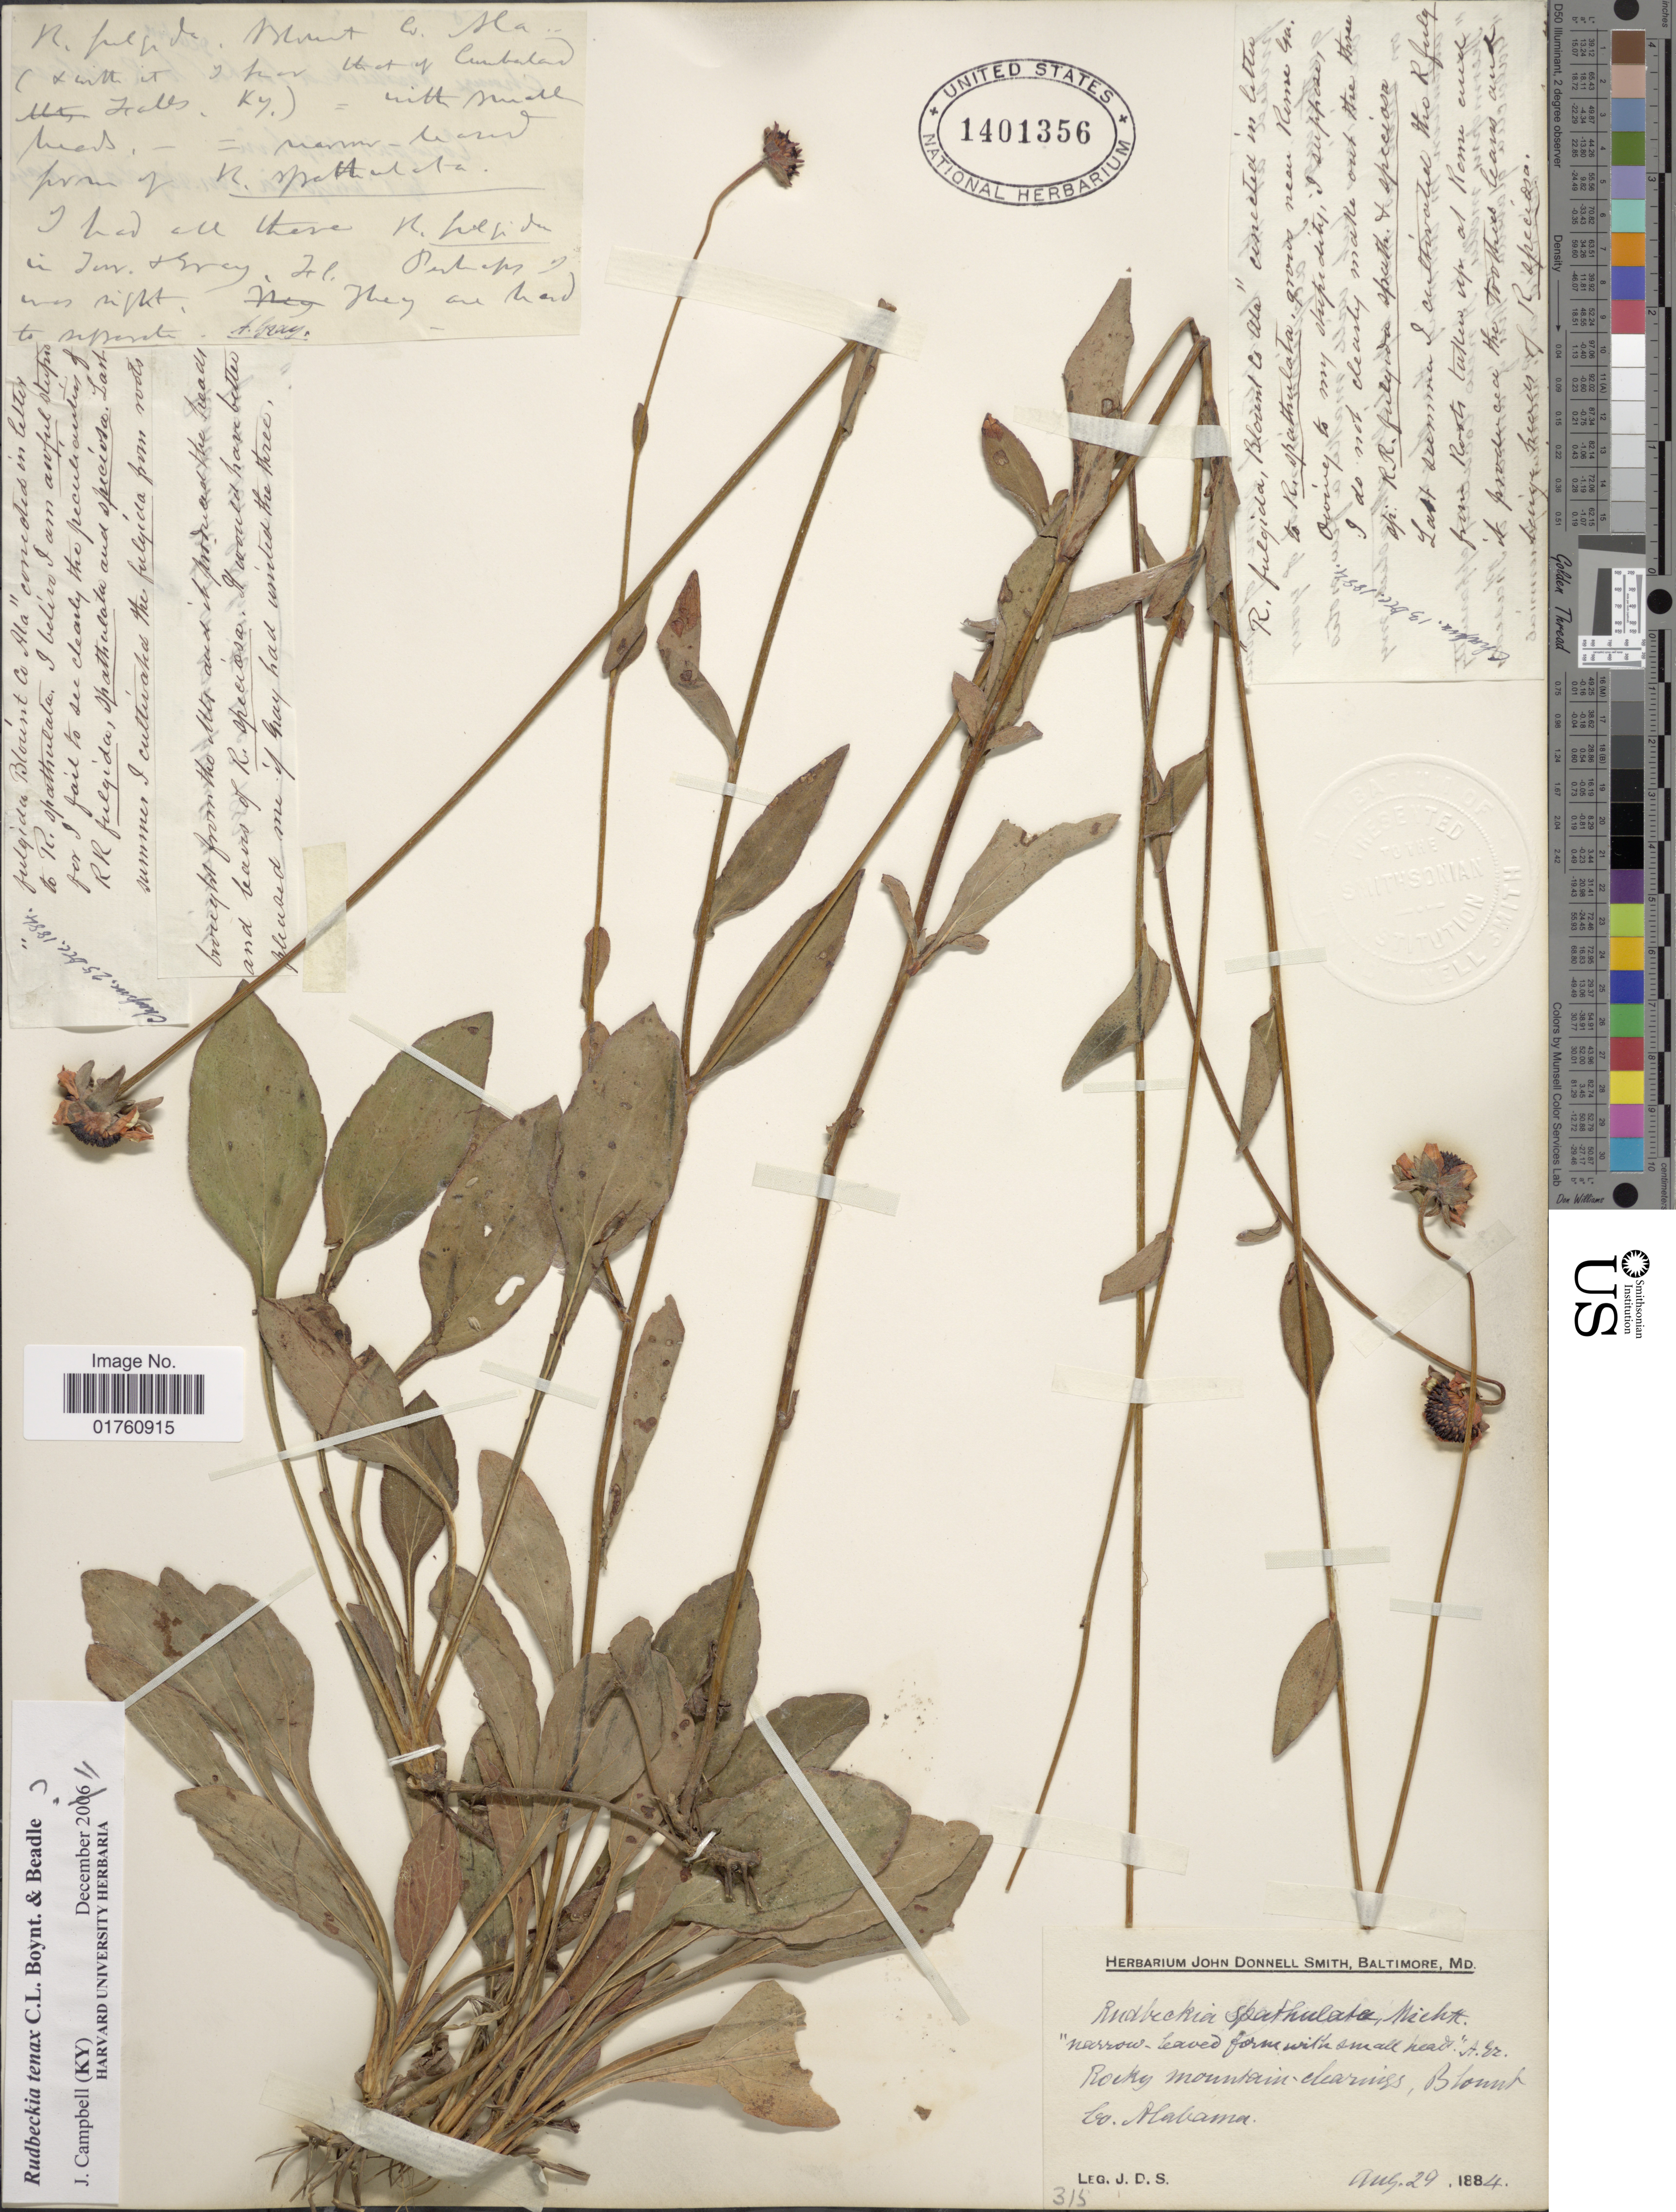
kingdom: Plantae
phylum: Tracheophyta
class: Magnoliopsida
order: Asterales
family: Asteraceae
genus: Rudbeckia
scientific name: Rudbeckia tenax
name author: C.L. Boynton & Beadle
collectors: J. Donnell Smith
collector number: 315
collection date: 1884-08-29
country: United States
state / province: Alabama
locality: Rocky mountain clearings, Blount Co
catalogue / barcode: US 1401356